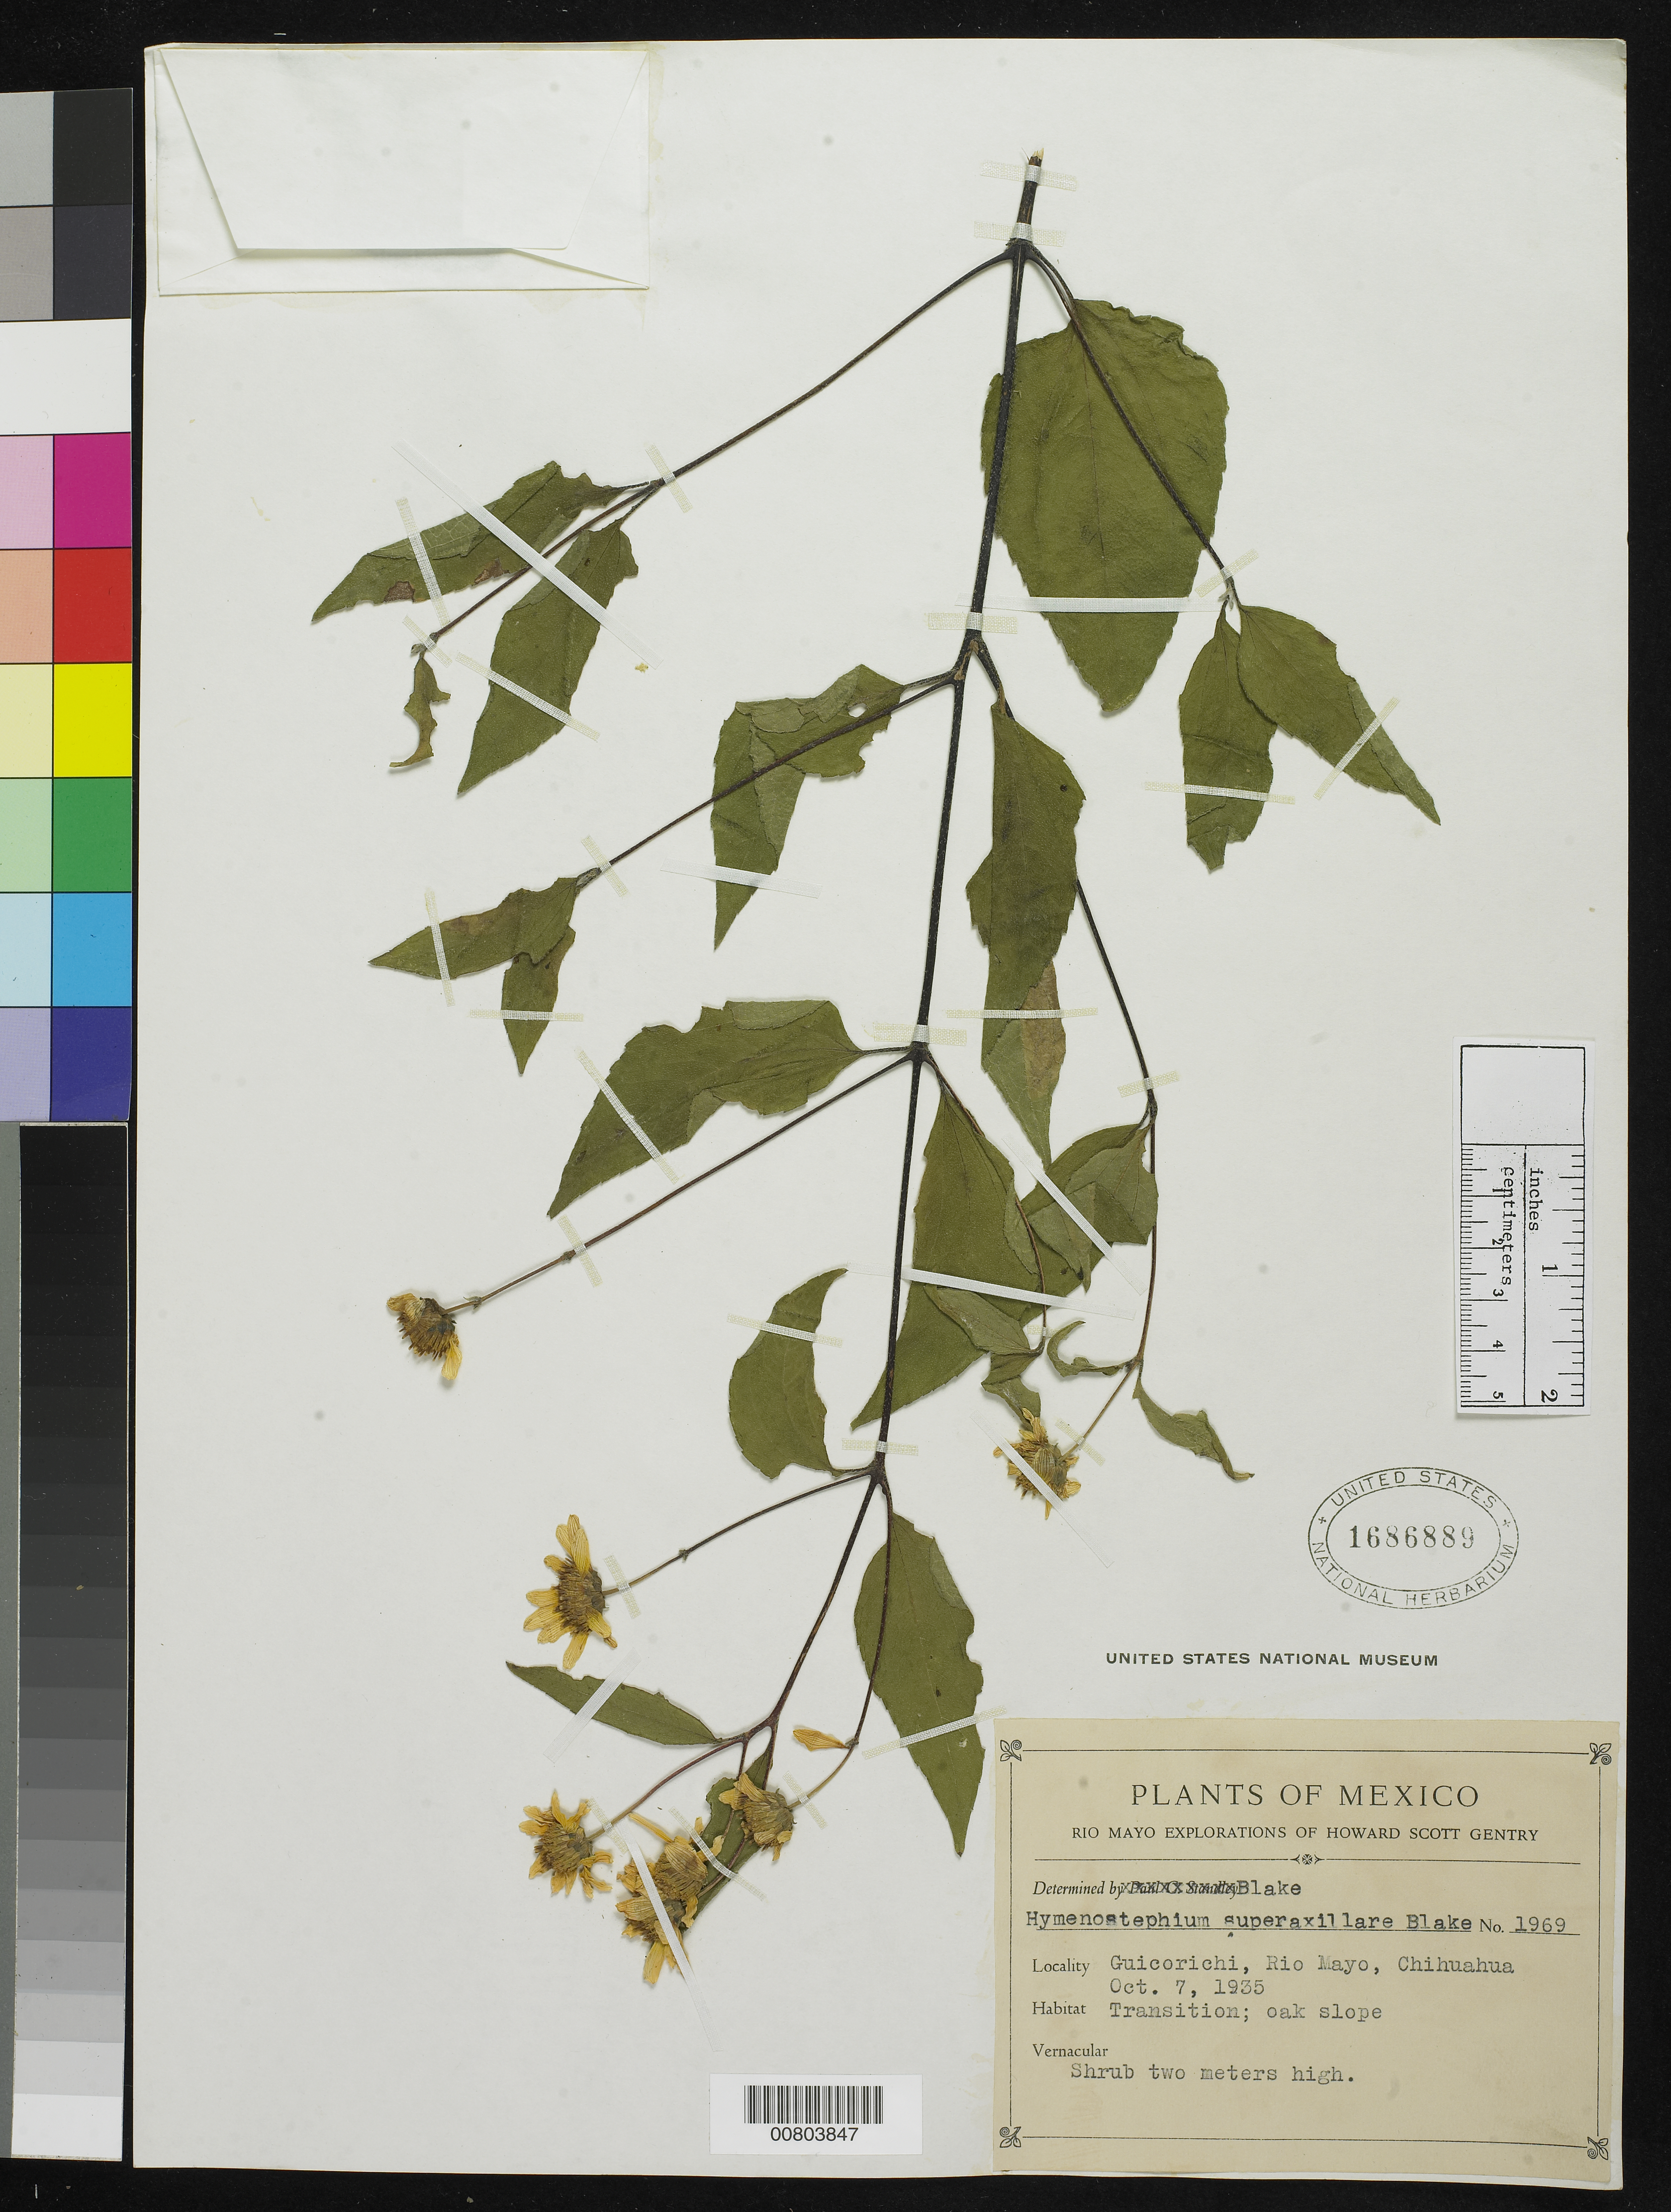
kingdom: Plantae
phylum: Tracheophyta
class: Magnoliopsida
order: Asterales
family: Asteraceae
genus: Viguiera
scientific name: Viguiera superaxillaris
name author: (S.F. Blake) B.L. Turner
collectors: H. S. Gentry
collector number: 1969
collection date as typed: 07 Oct 1935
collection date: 1935-10-07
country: Mexico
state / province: Chihuahua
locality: Guicorichi, Rio Mayo, Chihuahua.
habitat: Transition; Oak slope.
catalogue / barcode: US 1686889